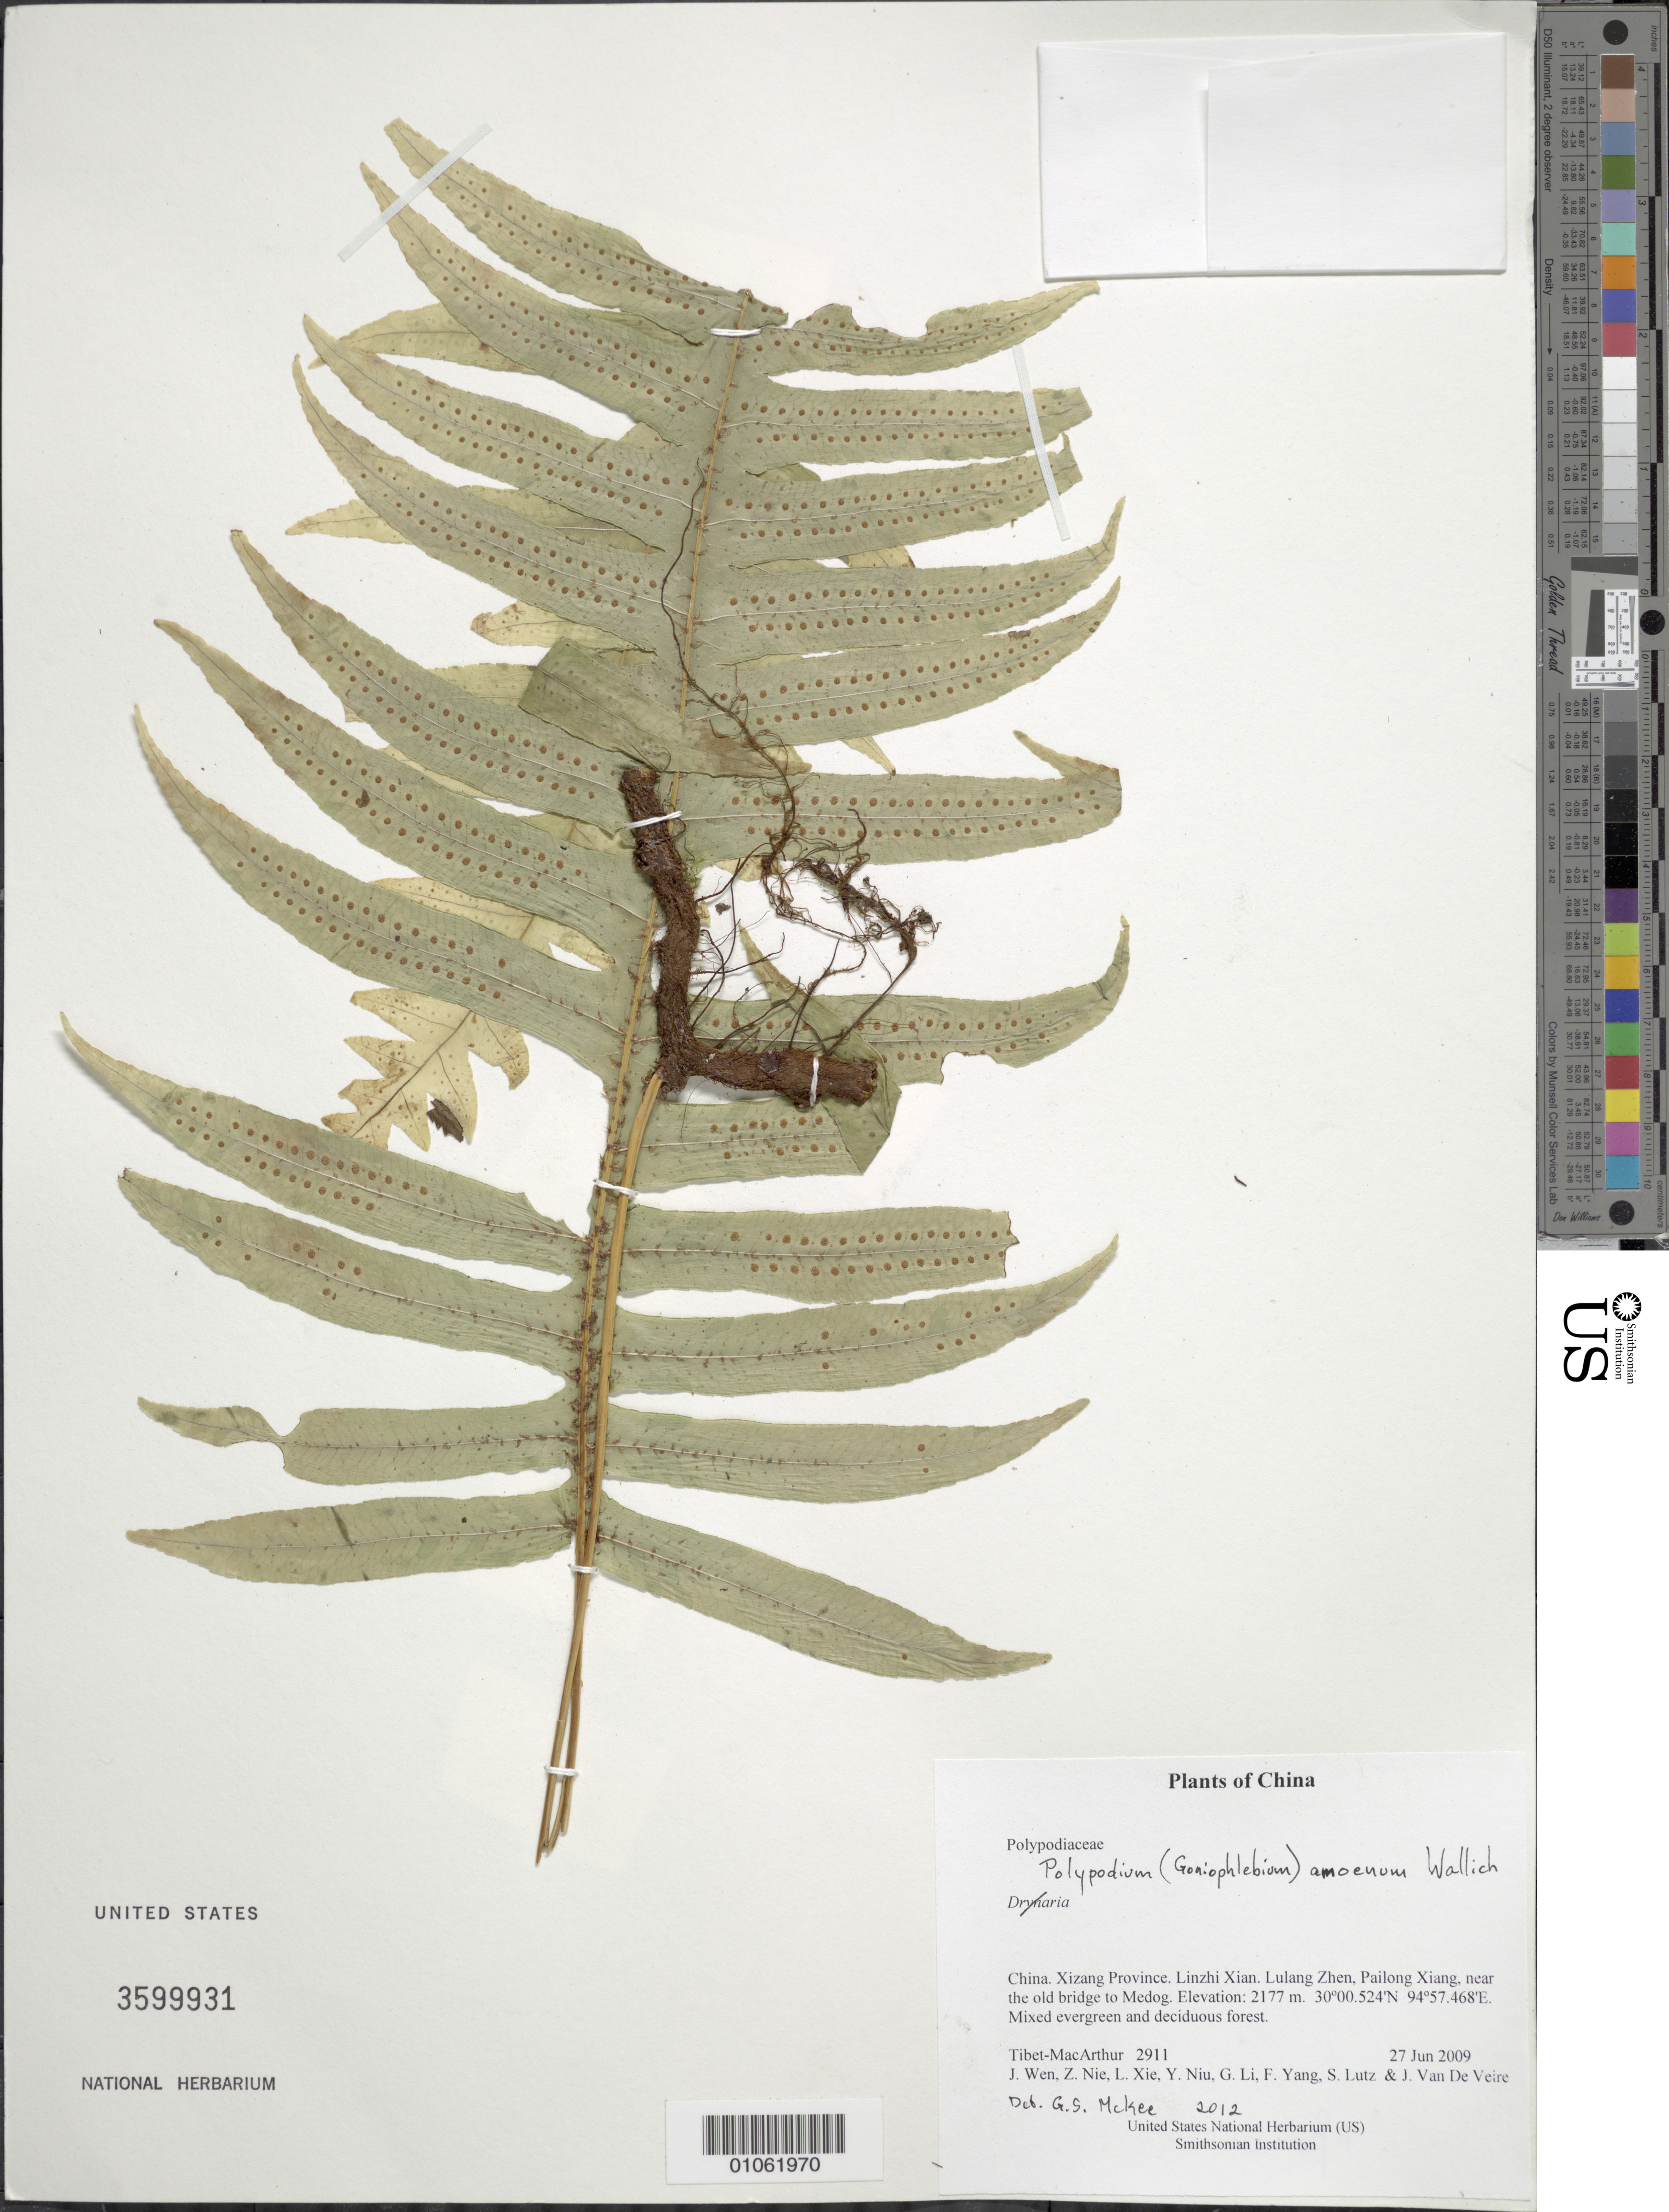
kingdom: Plantae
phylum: Tracheophyta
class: Polypodiopsida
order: Polypodiales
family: Polypodiaceae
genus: Goniophlebium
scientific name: Goniophlebium amoenum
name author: (Wall. ex Mett.) J. Sm.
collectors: Tibet-MacArthur, J. Wen, Z. Nie, L. Xie, Y. Niu, G. Li, F. Yang, S. Lutz & J. Van De Veire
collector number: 2911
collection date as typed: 27 Jun 2009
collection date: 2009-06-27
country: China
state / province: Xizang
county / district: Linzhi Xian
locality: Lulang Zhen, Pailong Xiang, near the old bridge to Medog.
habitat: Mixed evergreen and deciduous forest.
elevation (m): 2177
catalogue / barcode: US 3599931